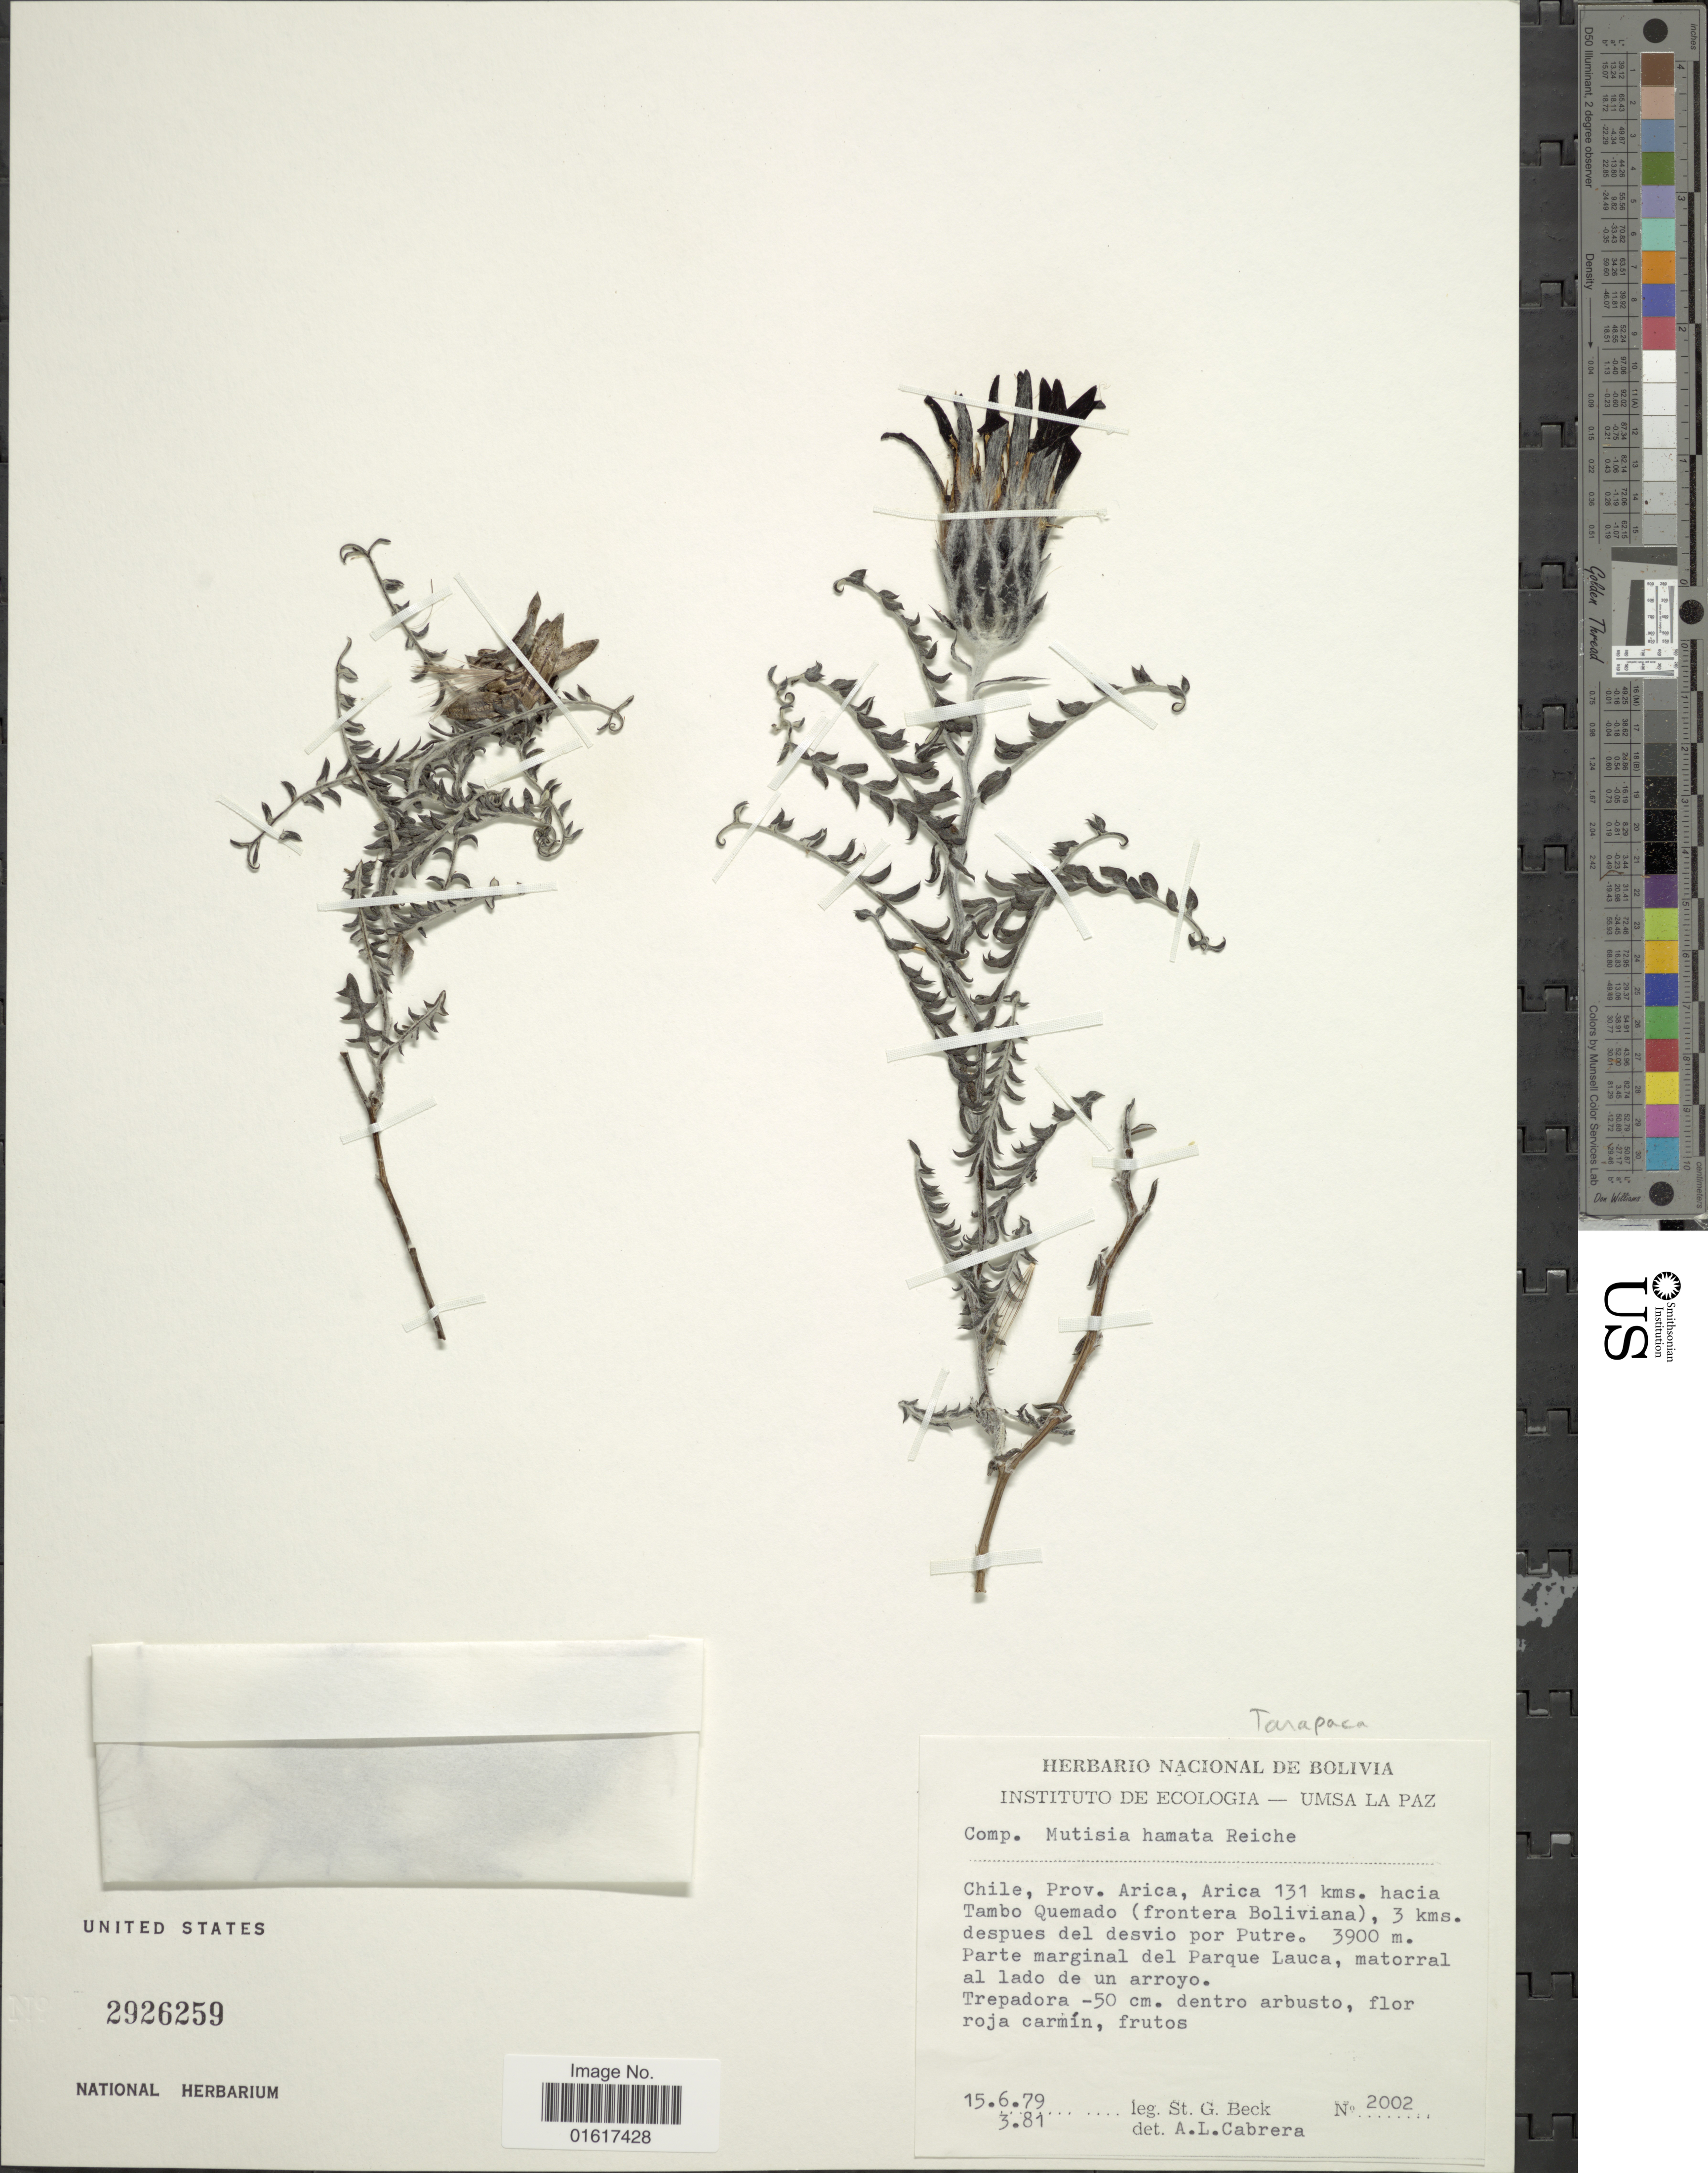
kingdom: Plantae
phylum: Tracheophyta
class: Magnoliopsida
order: Asterales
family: Asteraceae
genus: Mutisia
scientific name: Mutisia hamata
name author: Reiche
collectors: S. G. Beck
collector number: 2002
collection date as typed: Transcribed d/m/y: 15/6/79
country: Chile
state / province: Arica y Parinacota (XV)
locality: Tarapaca. Prov. Arica, Arica 131 kms. hacia Tambo Quemado (frontera Boliviana), 3 kms. despues del desvio por Putre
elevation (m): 3900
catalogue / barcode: US 2926259